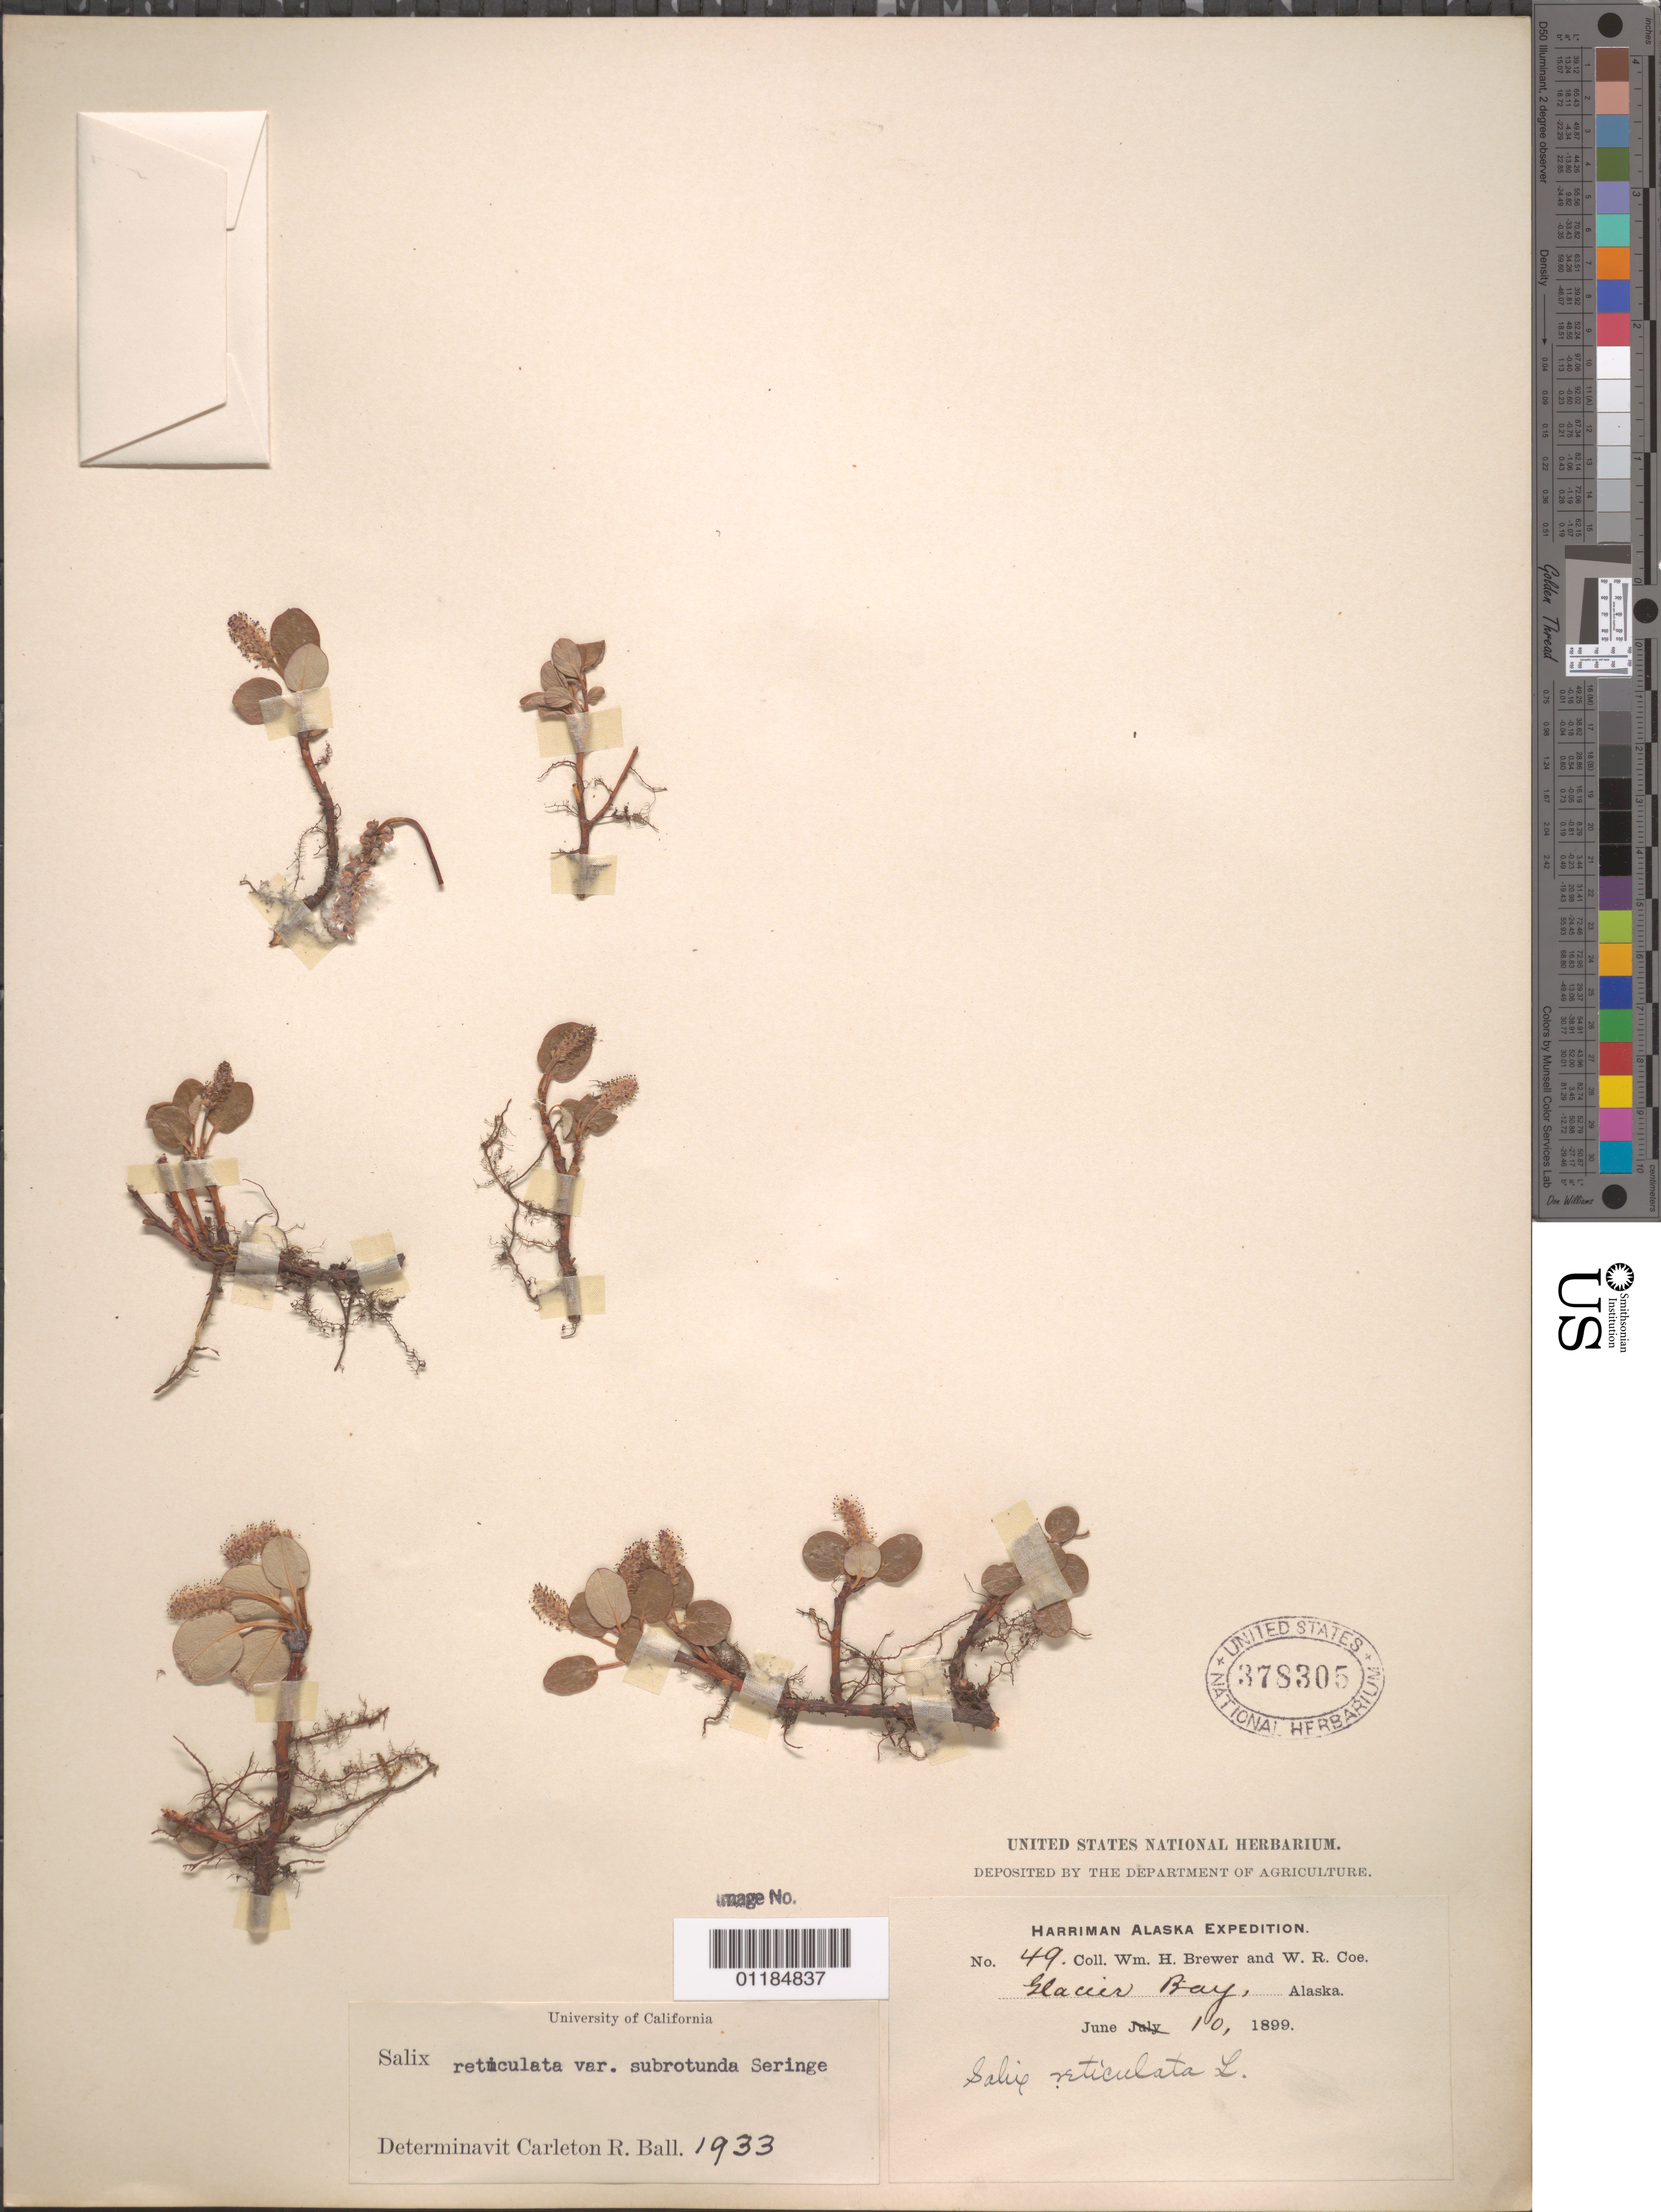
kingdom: Plantae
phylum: Tracheophyta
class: Magnoliopsida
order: Malpighiales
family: Salicaceae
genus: Salix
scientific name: Salix reticulata var. subrotunda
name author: Ser.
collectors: W. H. Brewer & W. Coe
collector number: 49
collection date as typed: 10 Jun 1899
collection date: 1899-06-10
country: United States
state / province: Alaska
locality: Glacier Bay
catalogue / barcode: US 378305